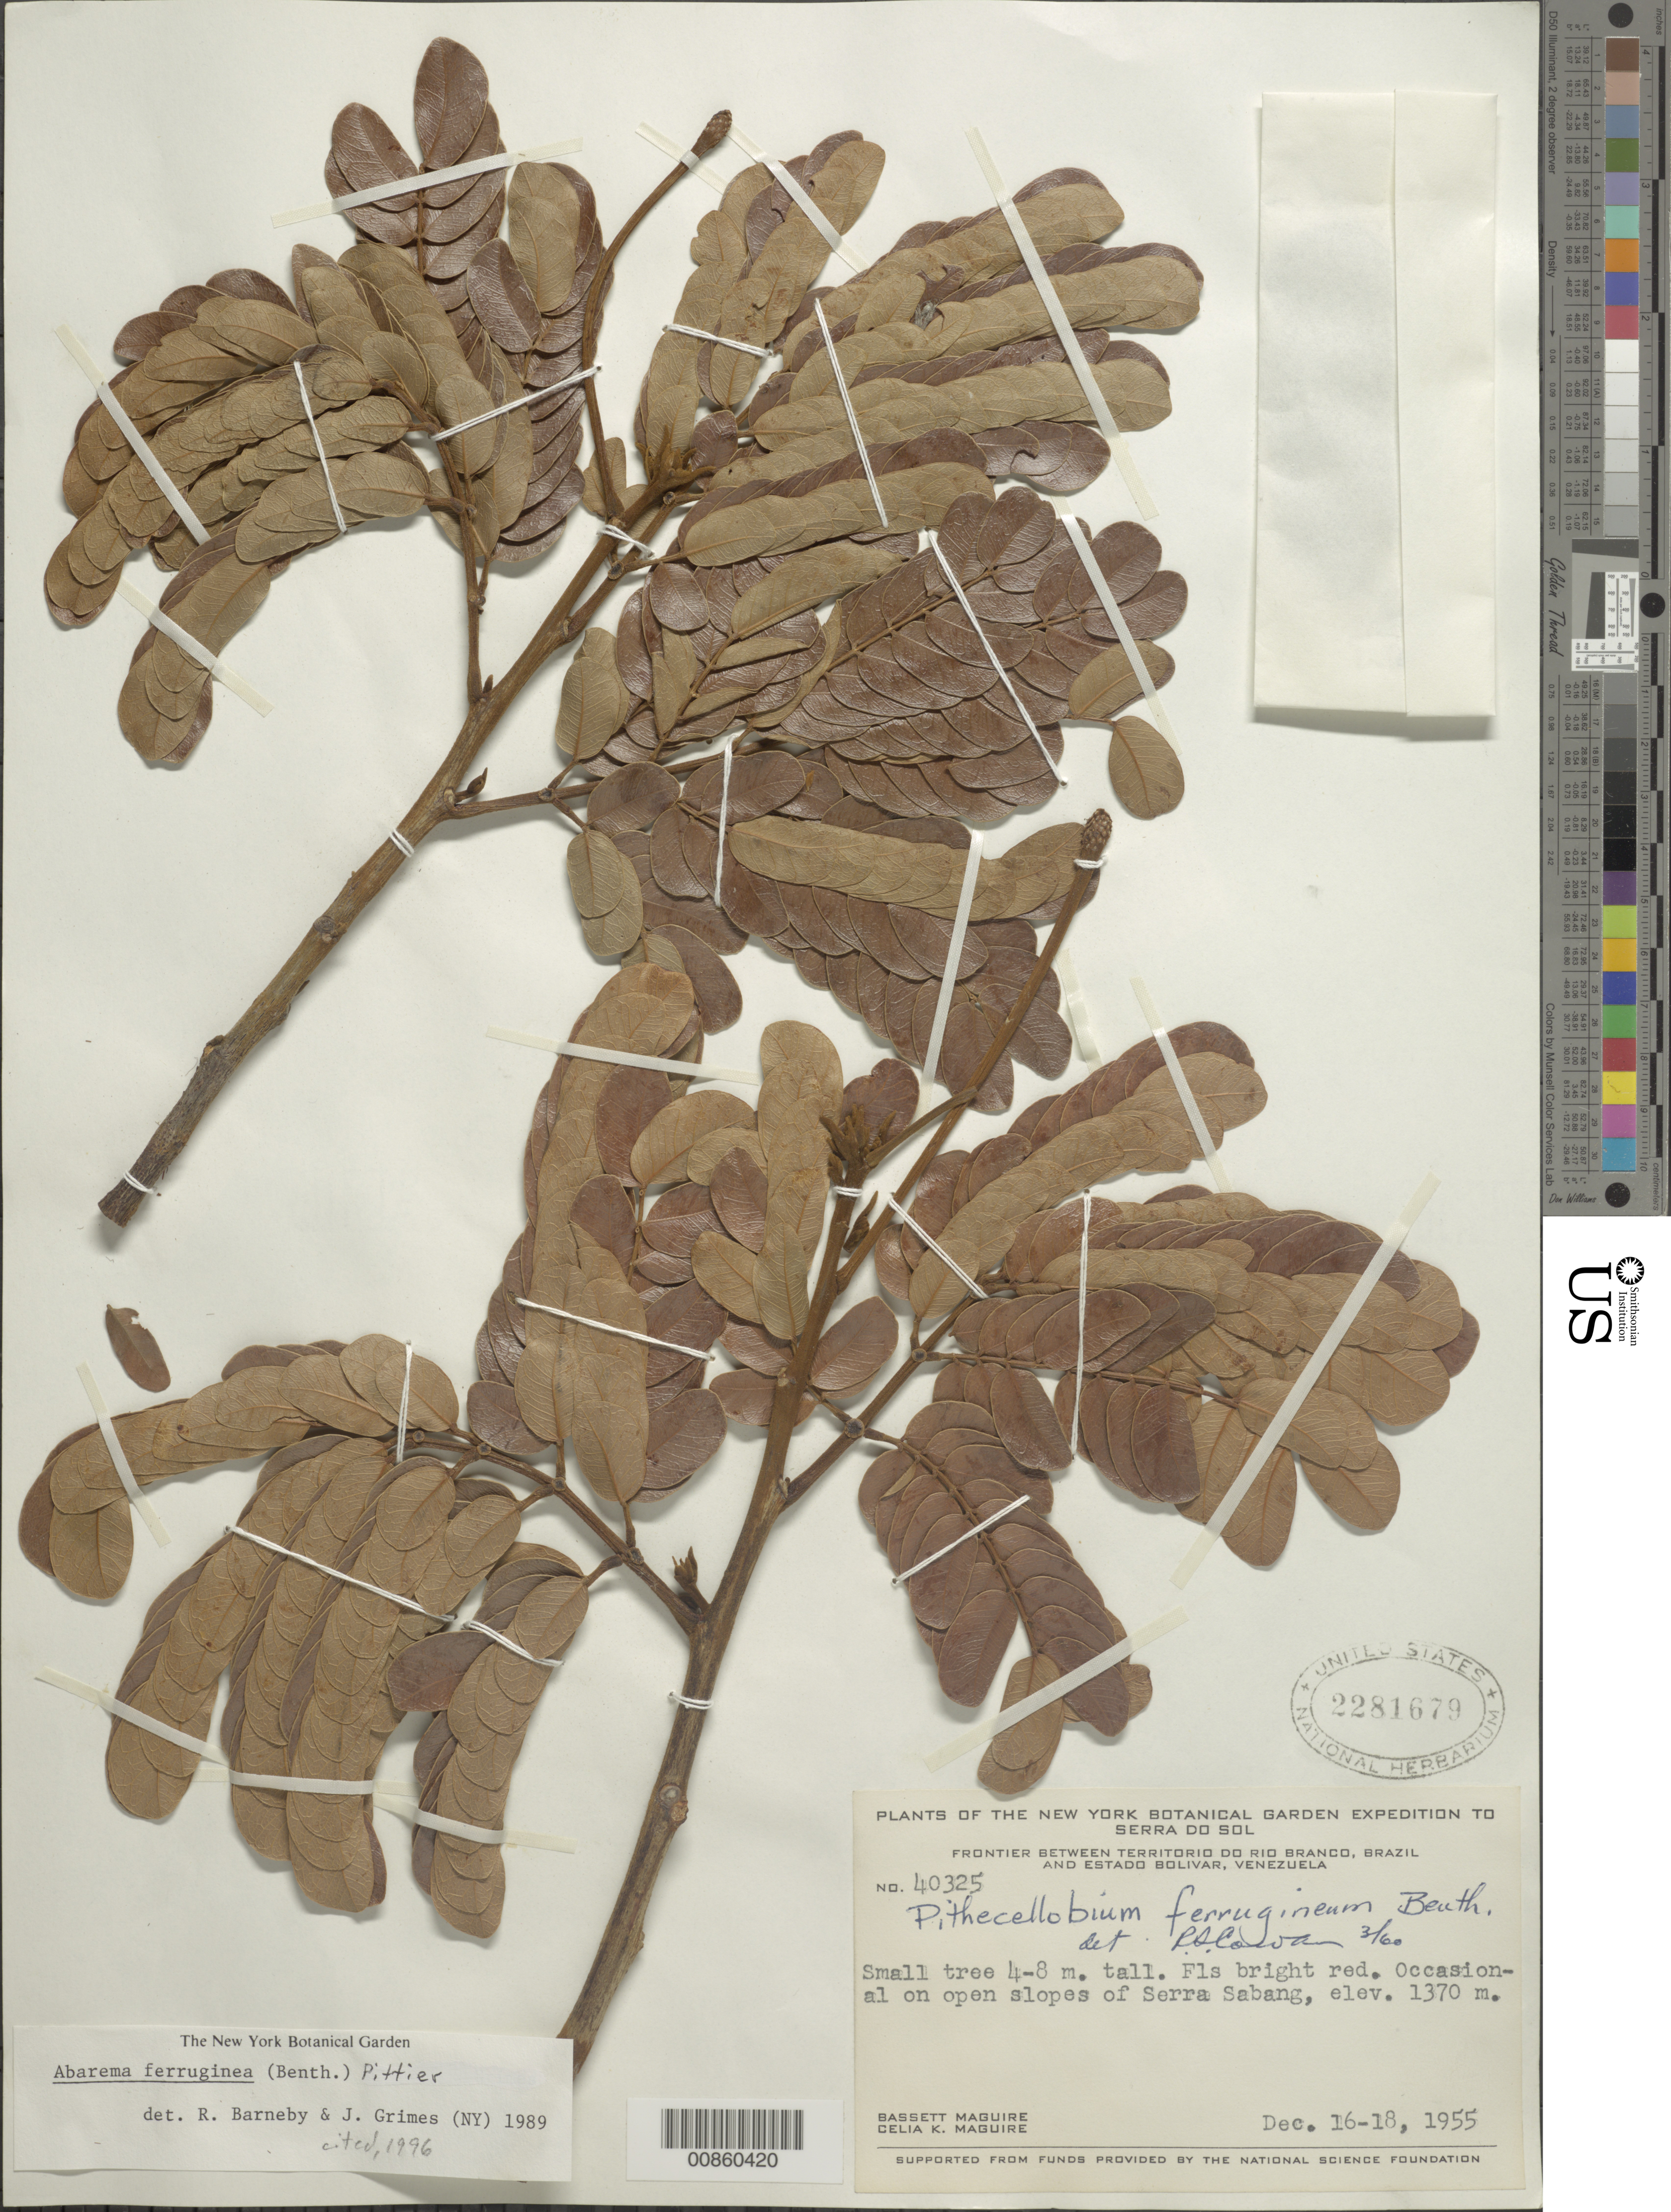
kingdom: Plantae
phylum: Tracheophyta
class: Magnoliopsida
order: Fabales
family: Fabaceae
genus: Abarema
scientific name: Abarema ferruginea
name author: (Benth.) Pittier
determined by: Barneby, R. C.; Grimes, J. W.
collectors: B. Maguire & C. K. Maguire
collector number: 40325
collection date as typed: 16-Dec-54 to 18-Dec-54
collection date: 1954-12-16/1954-12-18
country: Venezuela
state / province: Bolívar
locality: Serra Sabang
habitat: Open slopes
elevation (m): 1370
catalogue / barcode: US 2281679